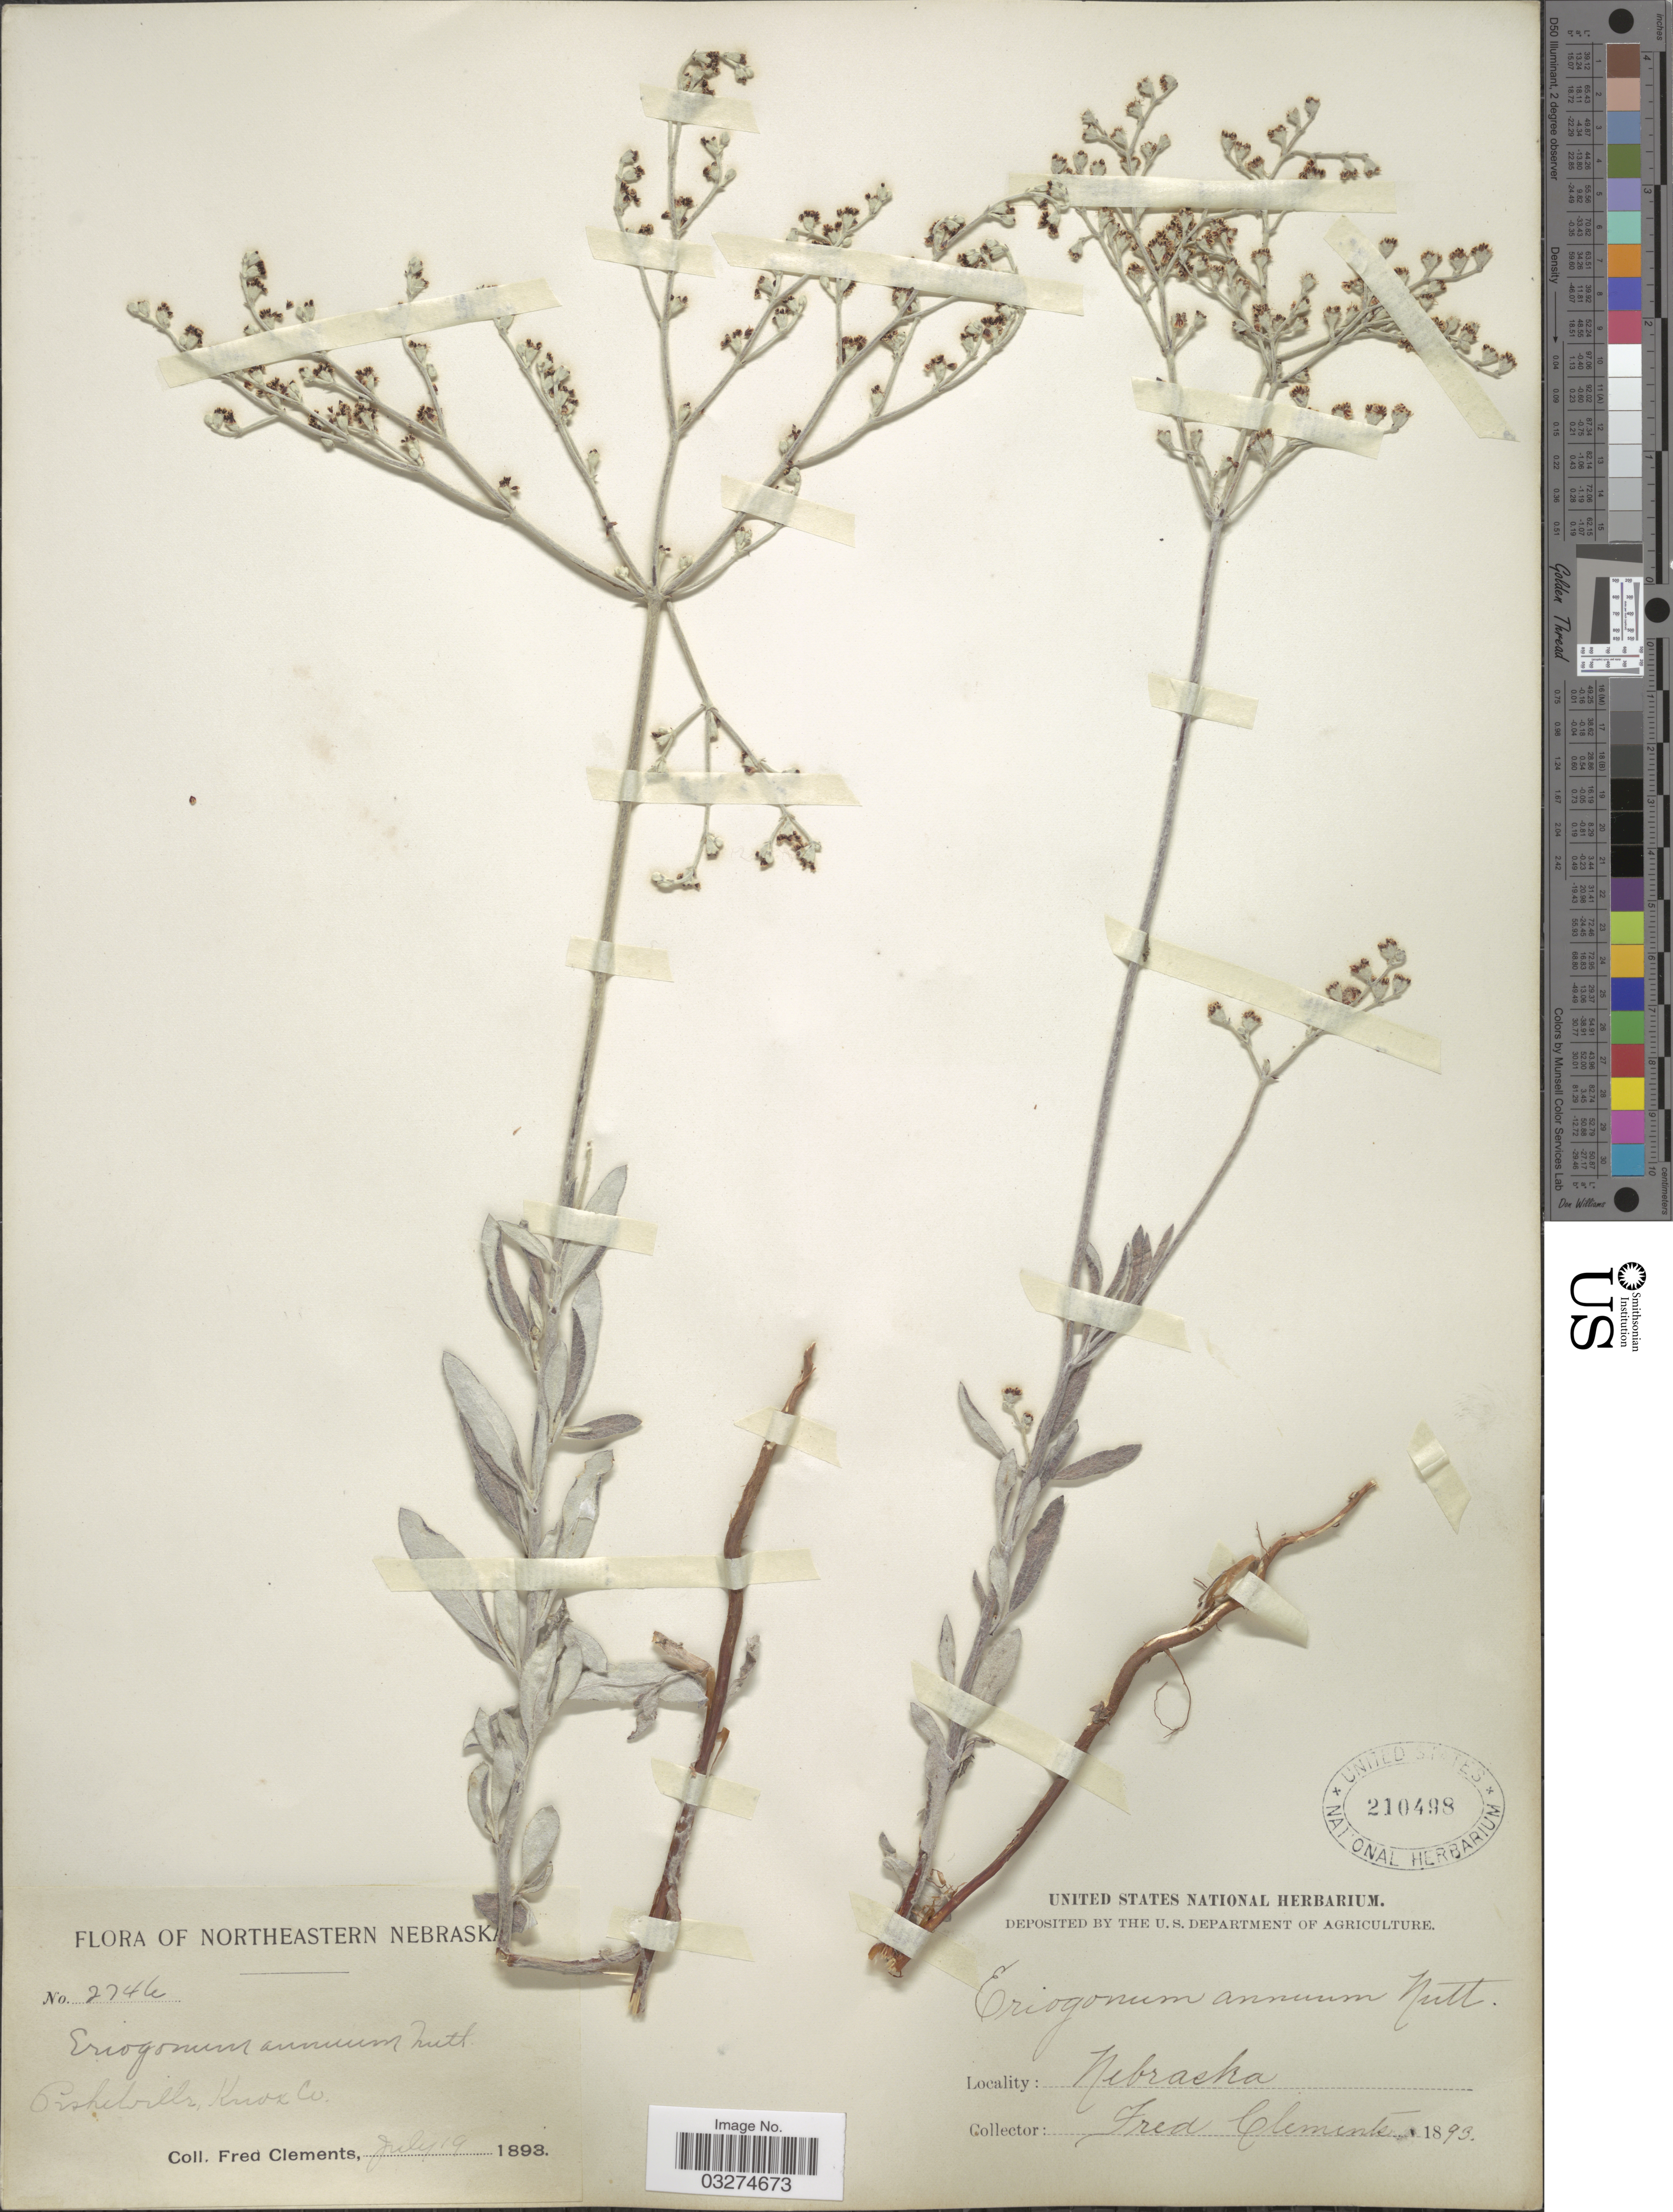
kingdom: Plantae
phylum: Tracheophyta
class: Magnoliopsida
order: Caryophyllales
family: Polygonaceae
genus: Eriogonum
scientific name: Eriogonum annuum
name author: Nutt.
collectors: F. Clements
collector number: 2746*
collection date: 1893-07-19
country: United States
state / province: Nebraska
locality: Northeastern Nebraska. Pishelville, Knox Co.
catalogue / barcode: US 210498